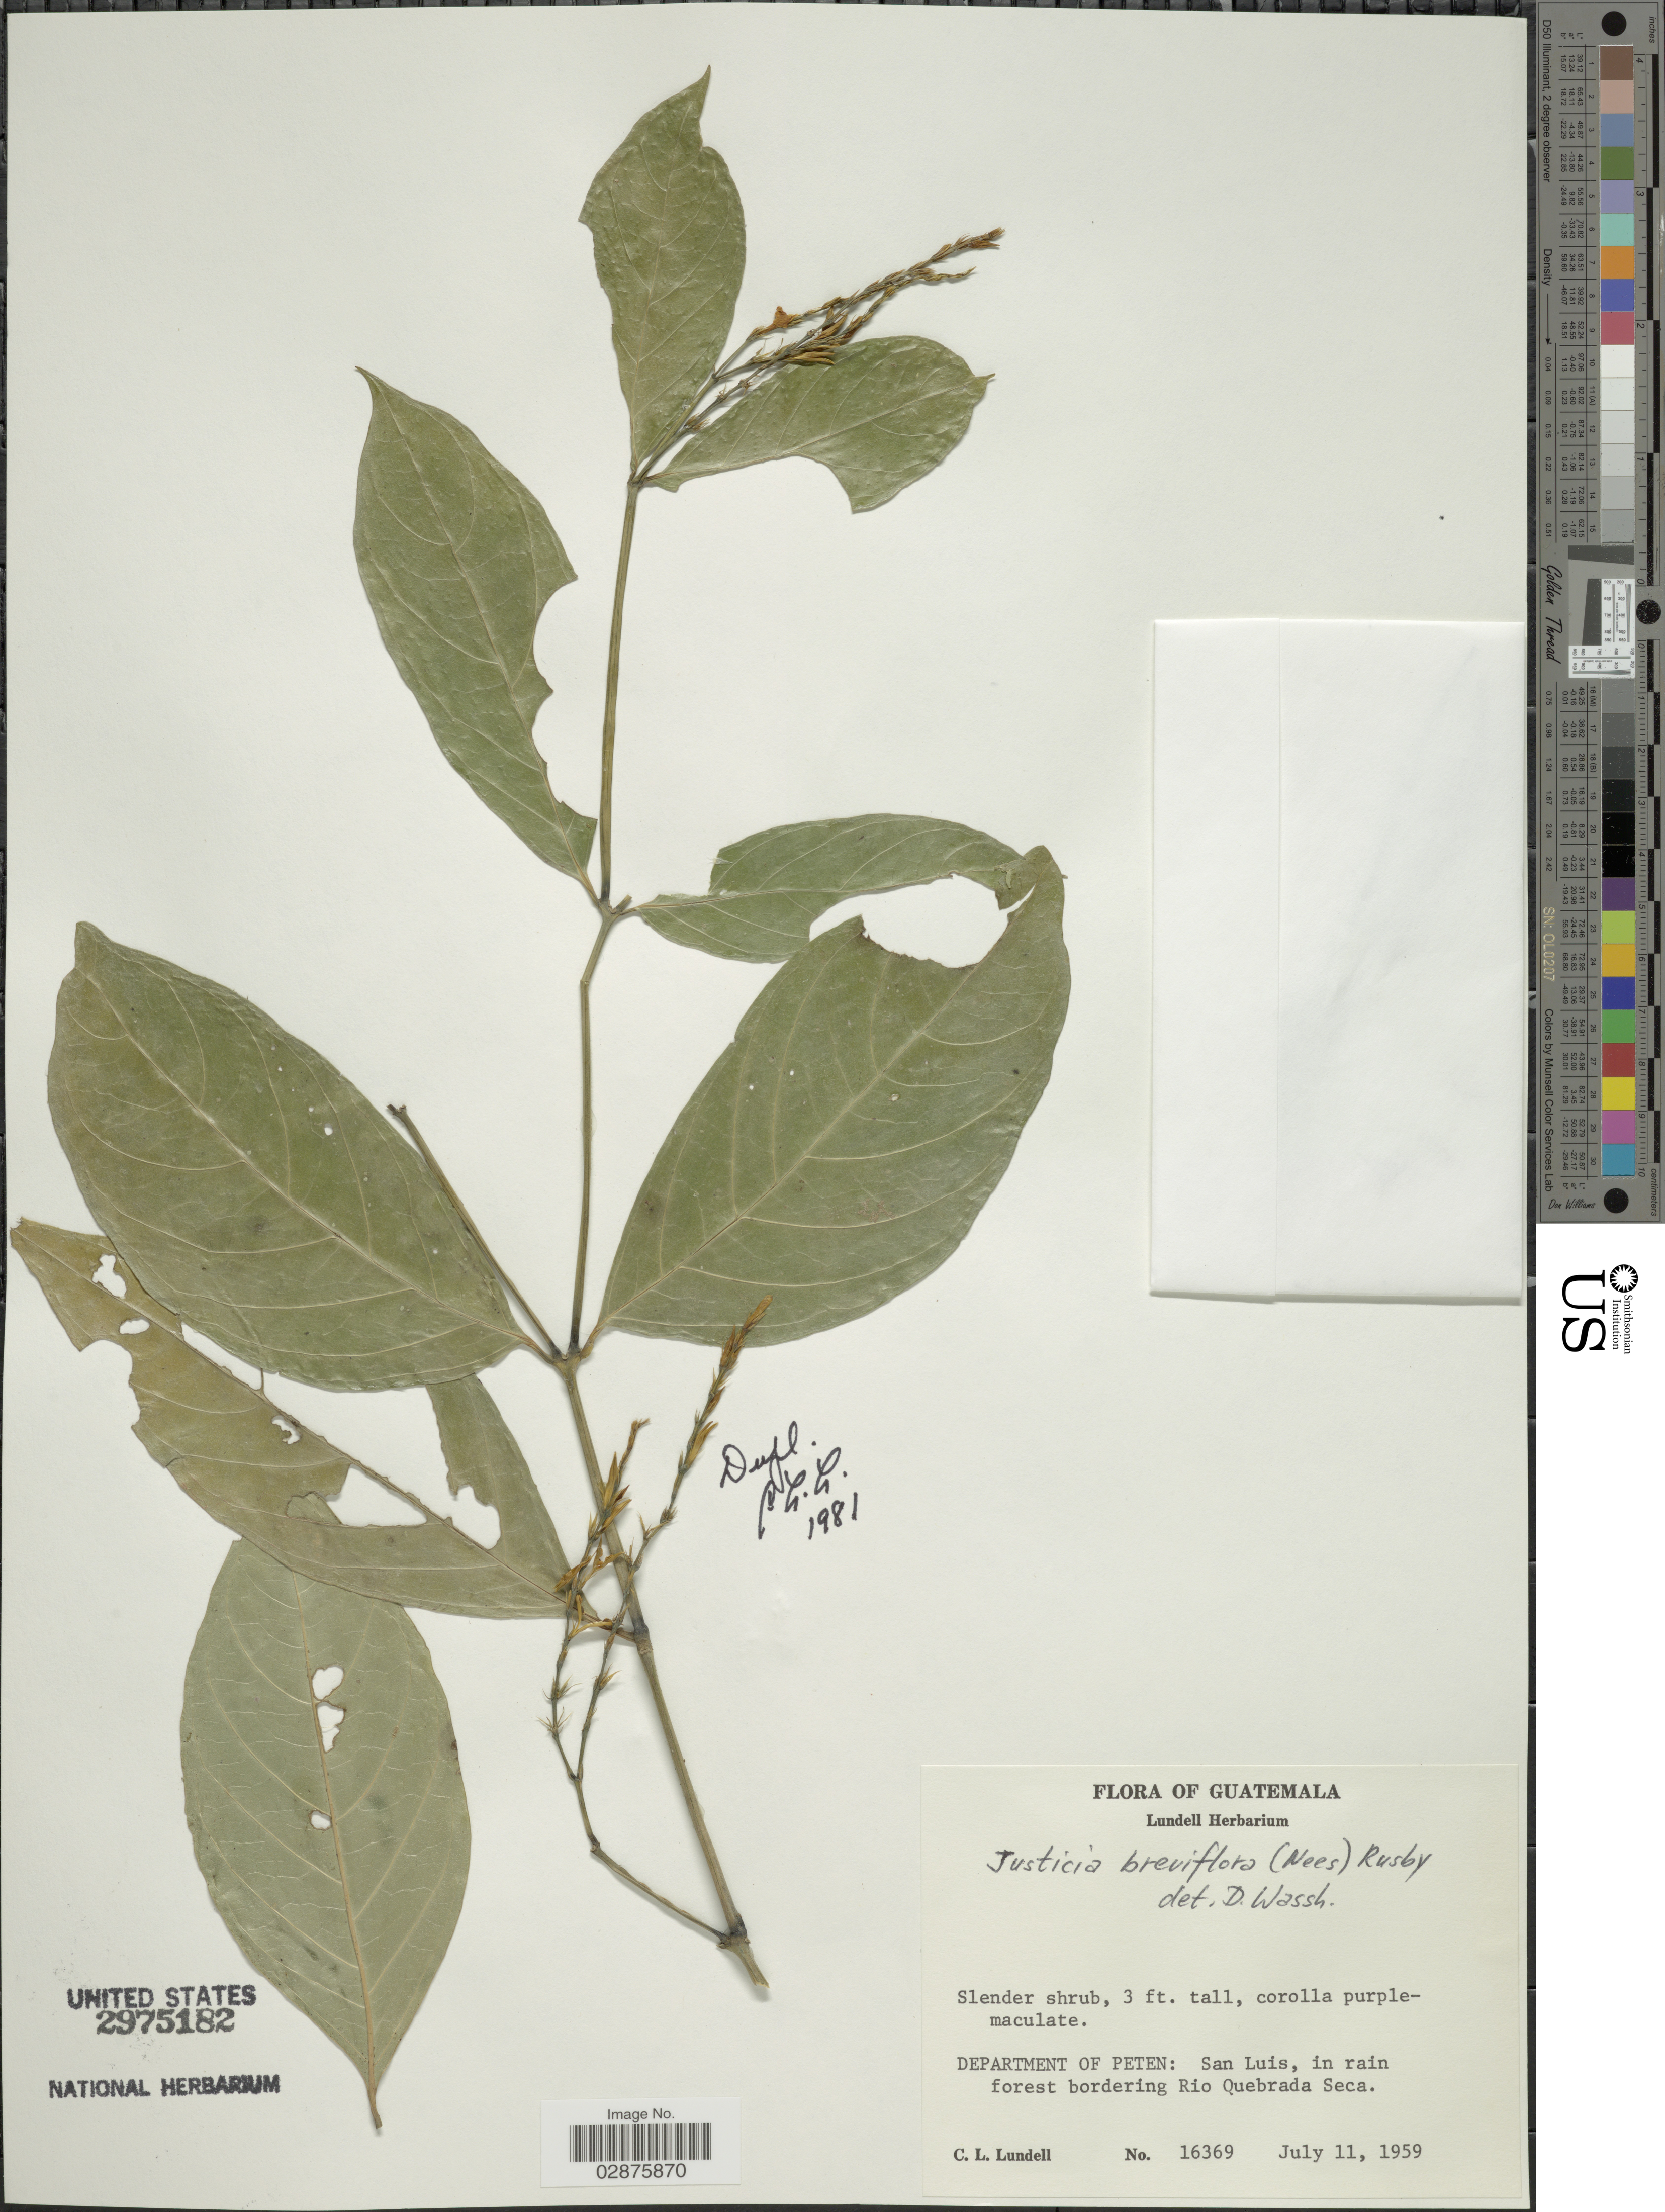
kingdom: Plantae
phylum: Tracheophyta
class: Magnoliopsida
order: Lamiales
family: Acanthaceae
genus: Justicia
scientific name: Justicia breviflora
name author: (Nees) Rusby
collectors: C. L. Lundell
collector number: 16369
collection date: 1959-07-11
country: Guatemala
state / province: El Petén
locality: Department of Peten, San Luis, in rain forest bordering Rio Quebrada Seca.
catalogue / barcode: US 2975182